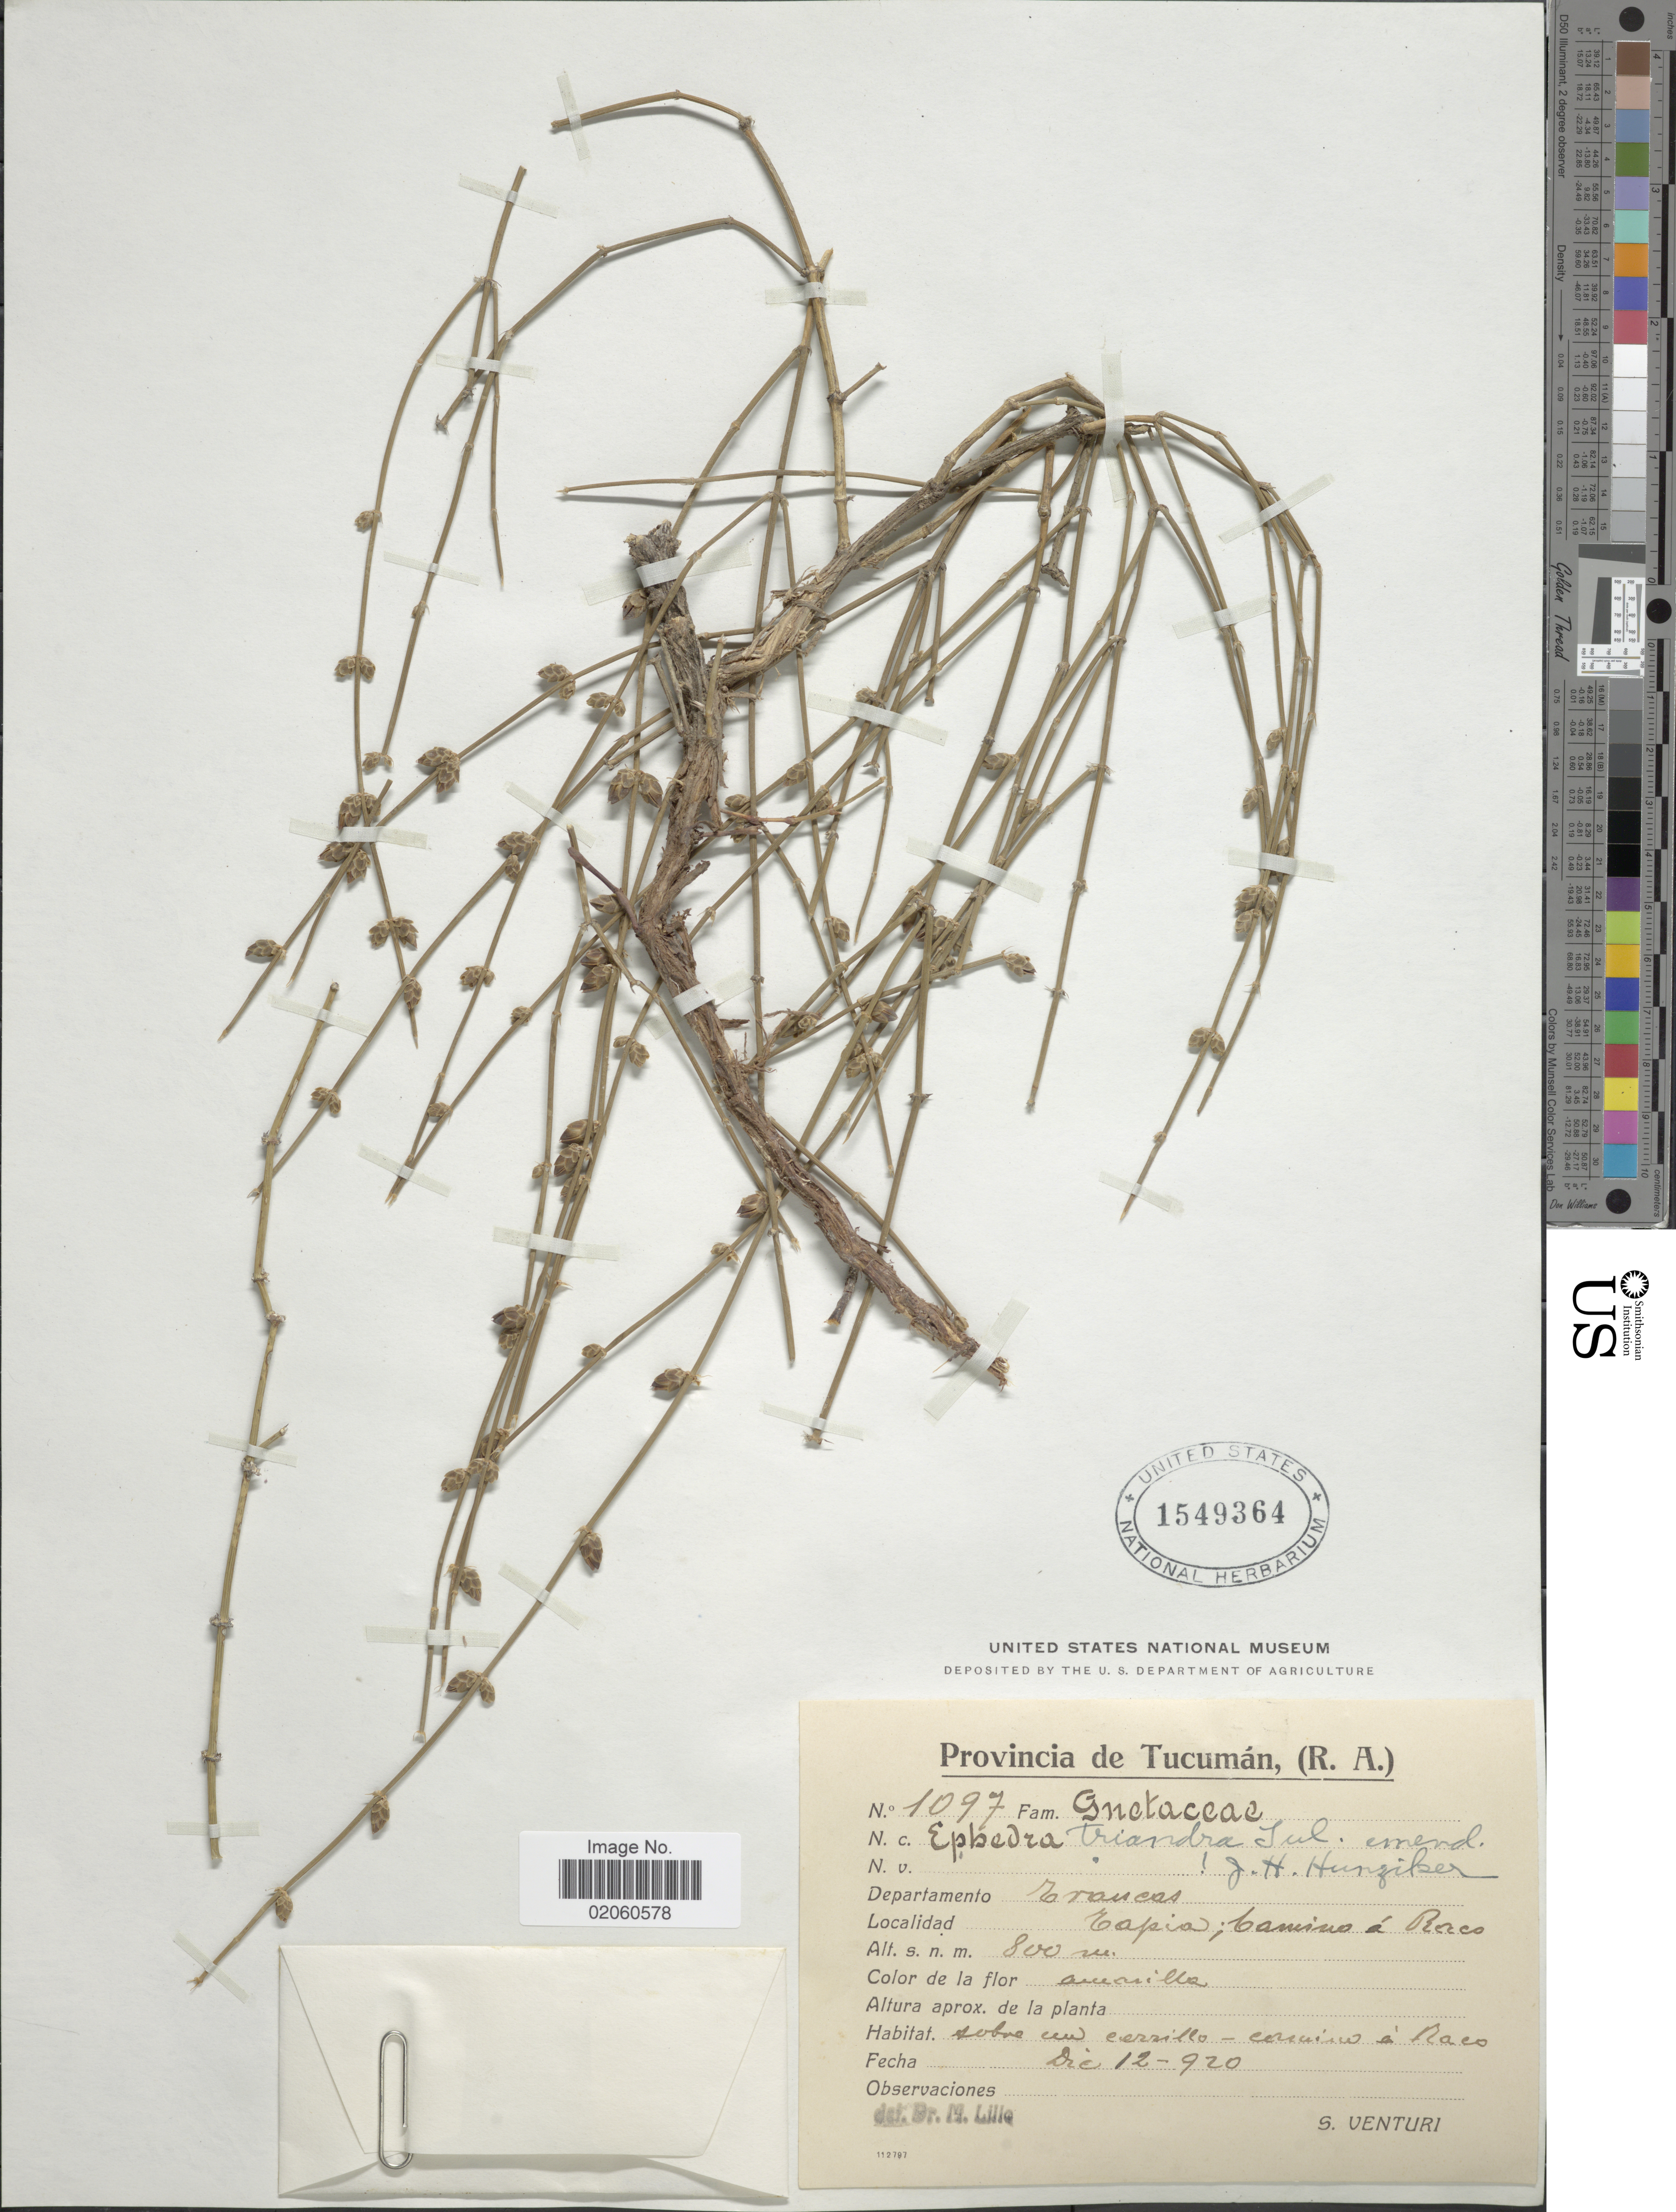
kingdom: Plantae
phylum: Tracheophyta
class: Gnetopsida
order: Ephedrales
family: Ephedraceae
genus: Ephedra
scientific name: Ephedra triandra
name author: Tul.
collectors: S. Venturi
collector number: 1097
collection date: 1920-12-12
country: Argentina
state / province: Tucuman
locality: (R.A.), Departamento Trancas, Tapia; Camino a Raco.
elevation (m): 800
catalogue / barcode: US 1549364